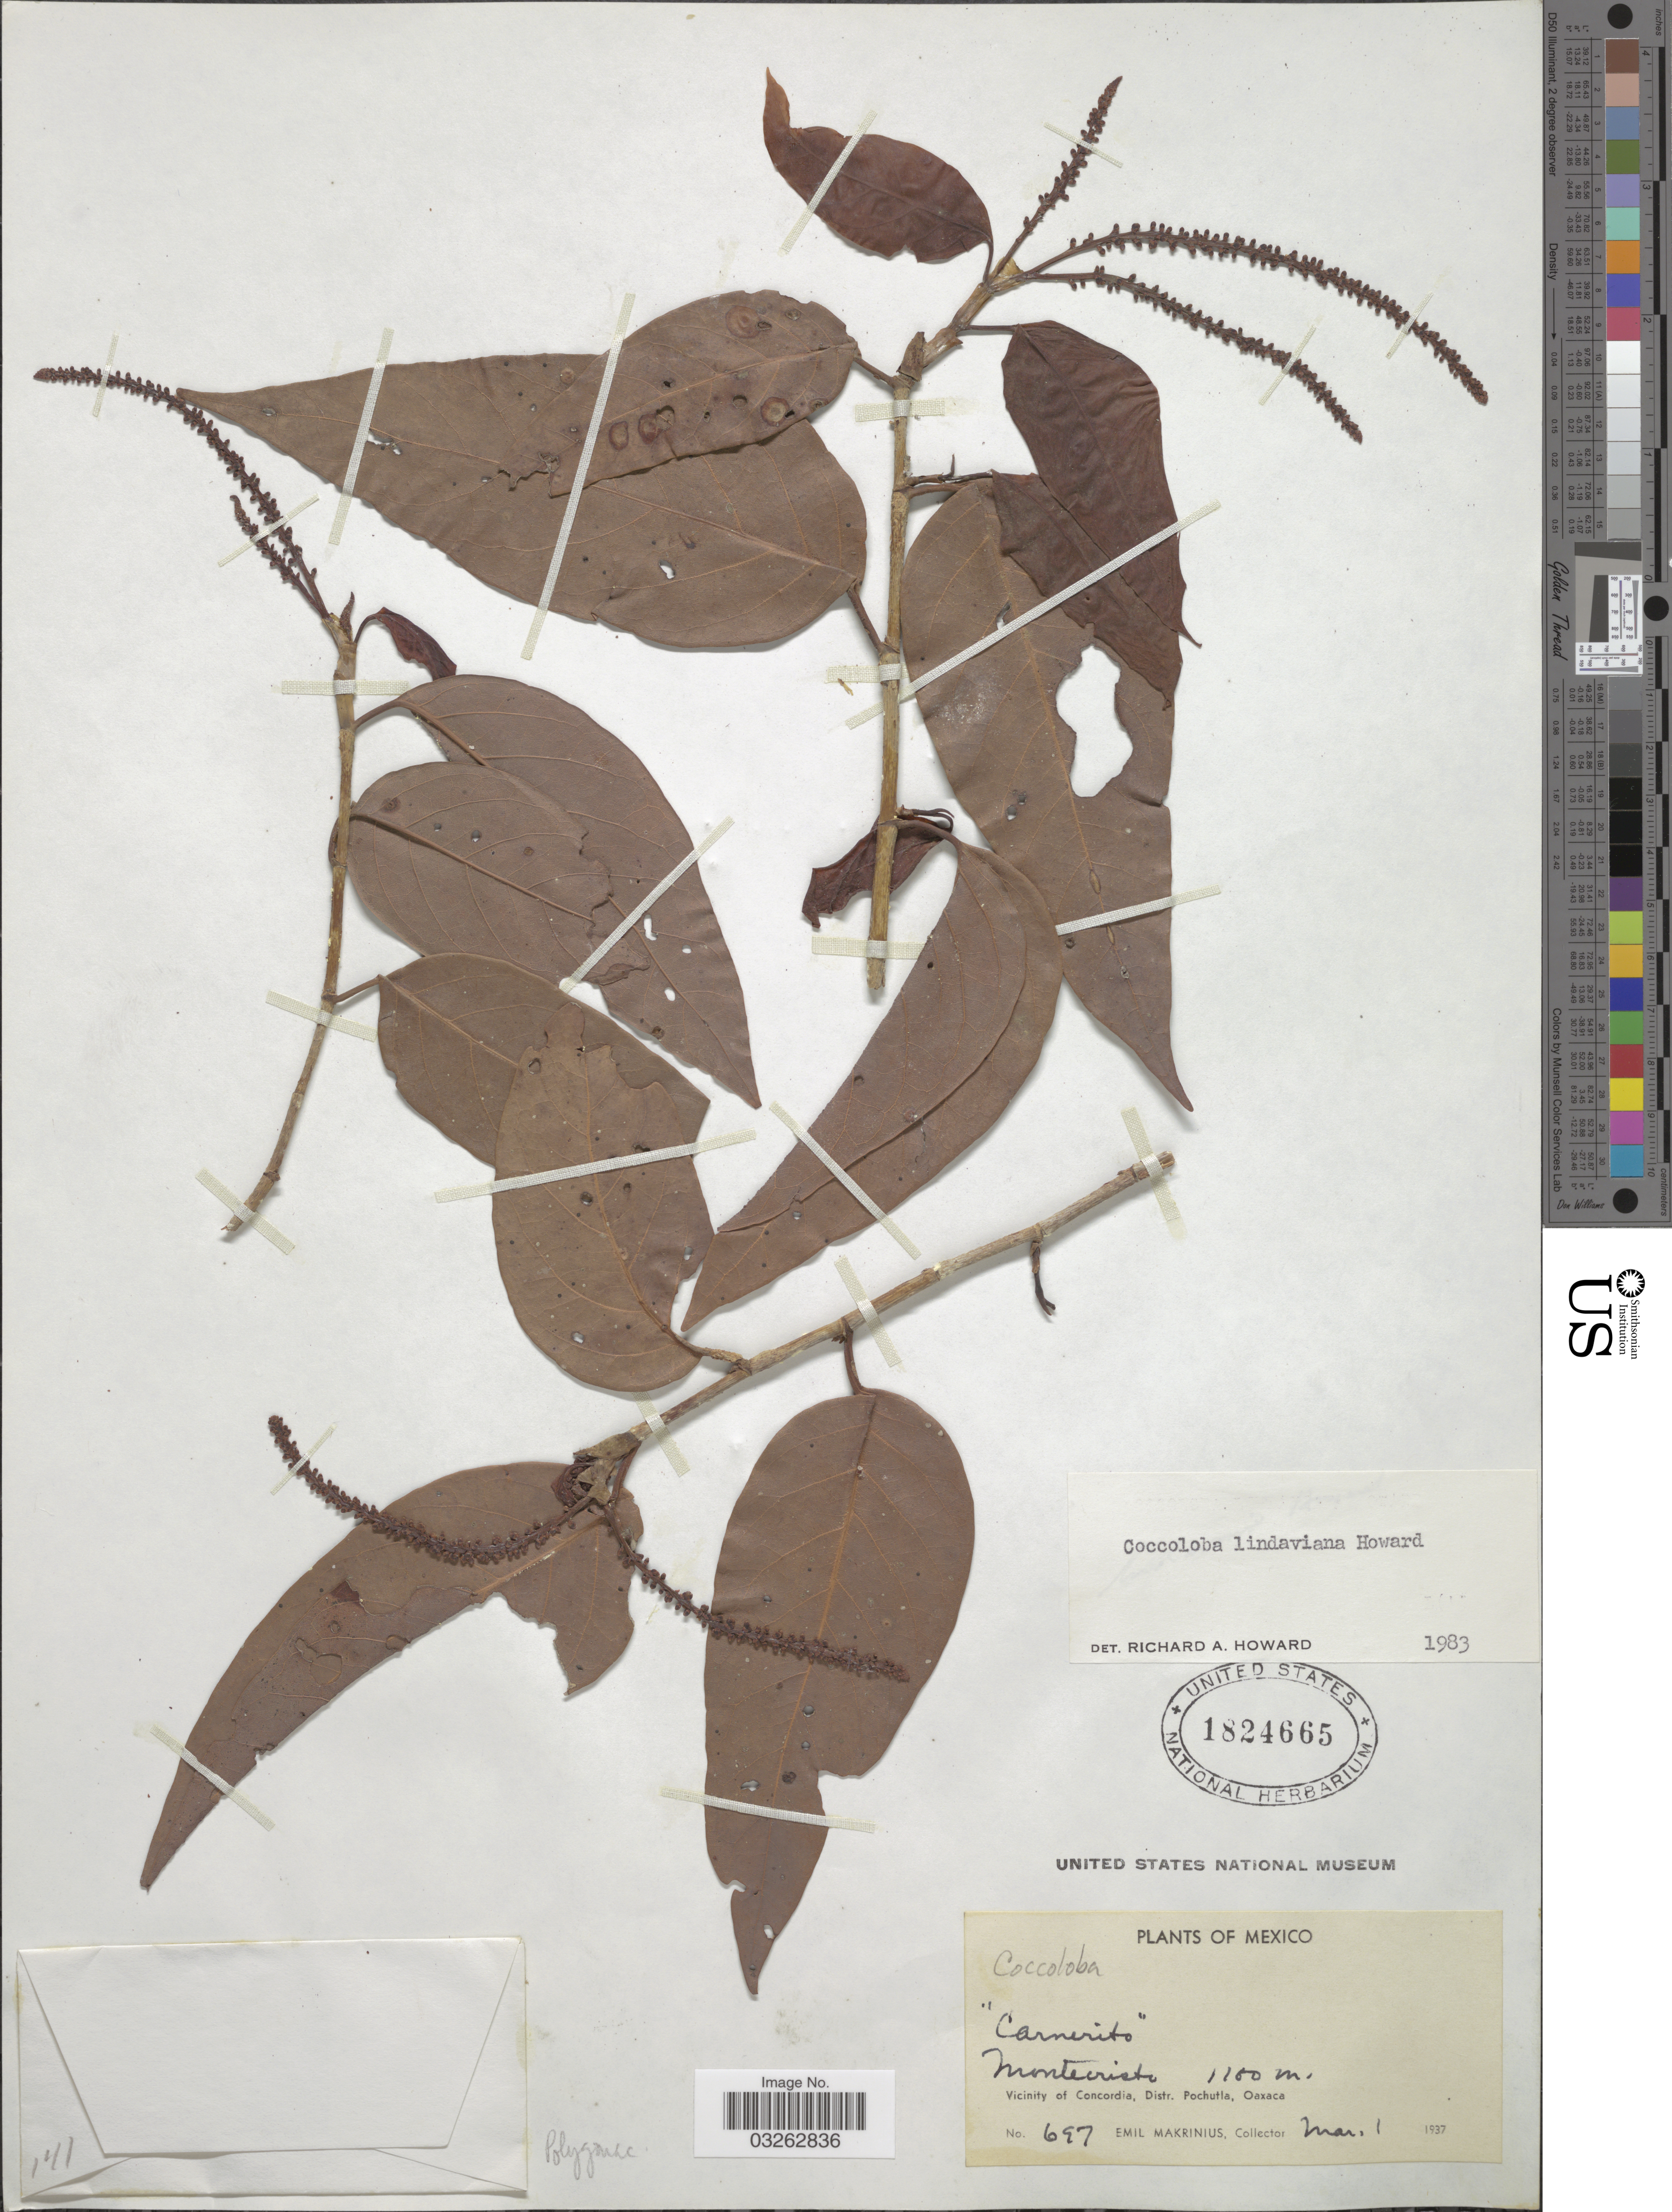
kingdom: Plantae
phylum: Tracheophyta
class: Magnoliopsida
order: Caryophyllales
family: Polygonaceae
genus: Coccoloba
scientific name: Coccoloba lindaviana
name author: R.A. Howard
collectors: E. Makrinius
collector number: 697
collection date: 1937-03-01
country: Mexico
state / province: Oaxaca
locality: Montecristo. Vicinity of Concordia, Distr. Pochutla.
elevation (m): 1100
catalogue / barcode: US 1824665